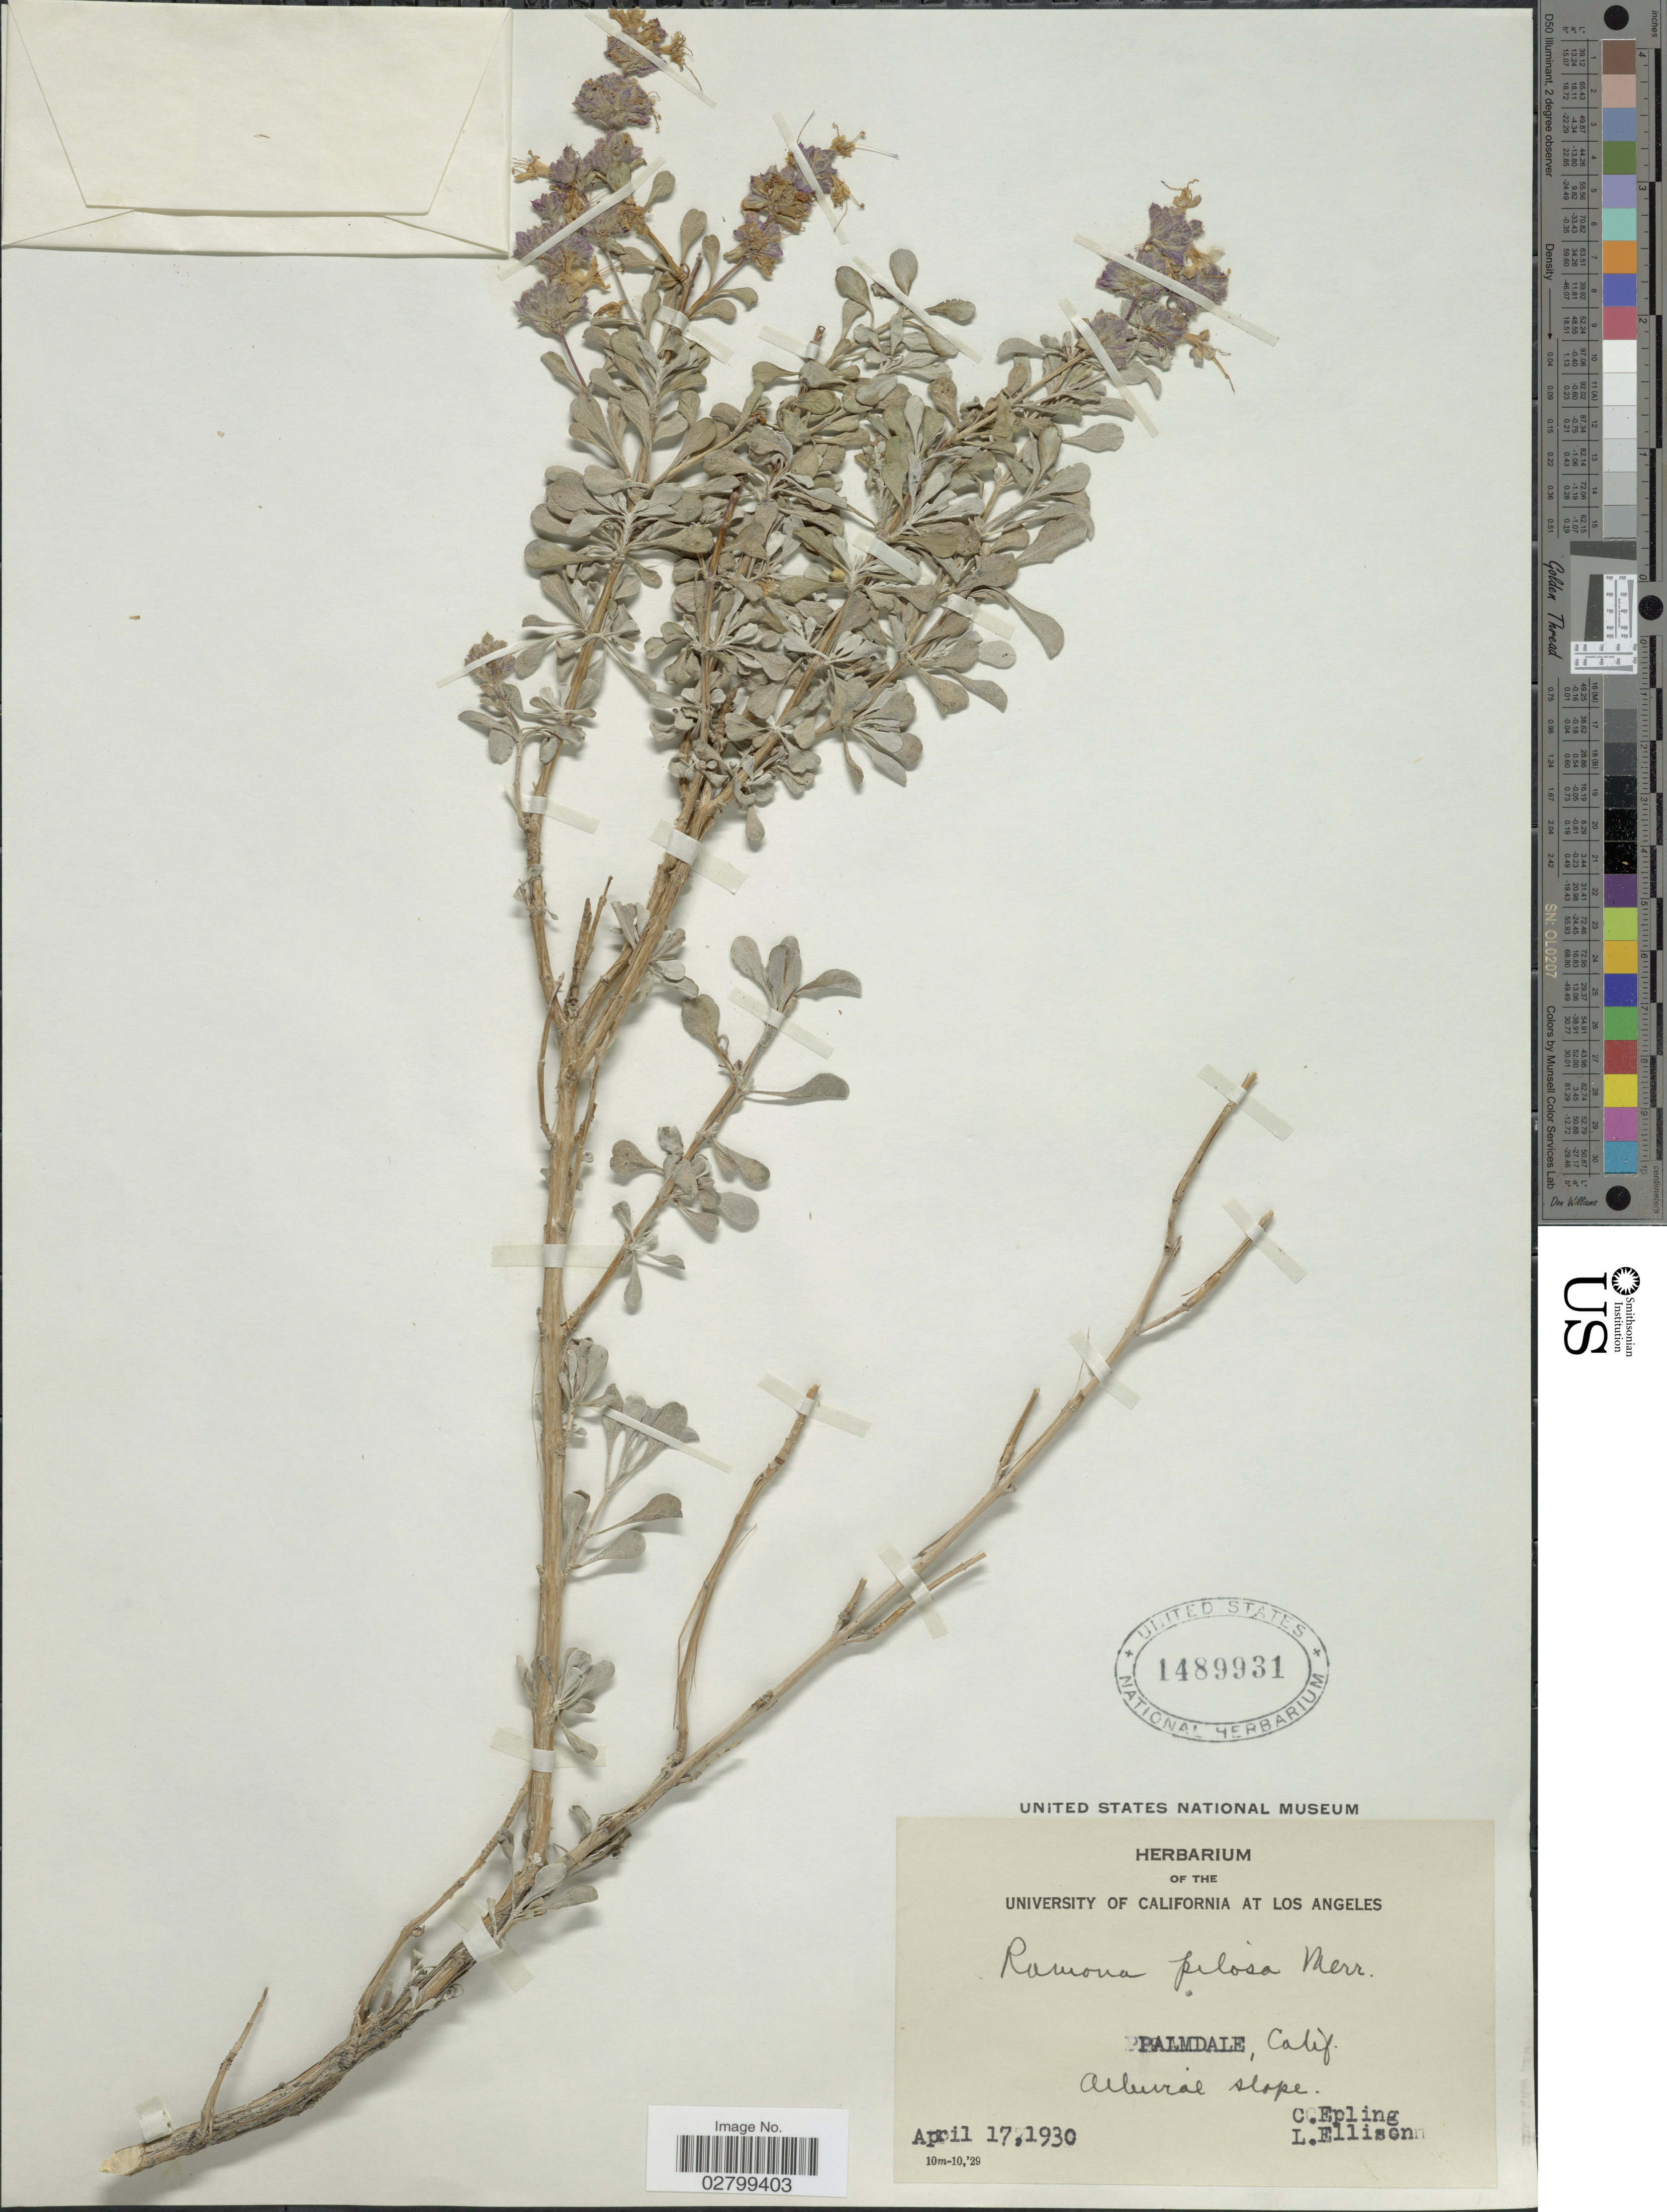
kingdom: Plantae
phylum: Tracheophyta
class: Magnoliopsida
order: Lamiales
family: Lamiaceae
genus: Salvia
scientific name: Salvia dorrii var. pilosa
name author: (A. Gray) Strachan & Reveal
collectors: C. C. Epling & L. Ellison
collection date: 1930-04-17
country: United States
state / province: California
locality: Palmdale. Allurial slope.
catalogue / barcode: US 1489931